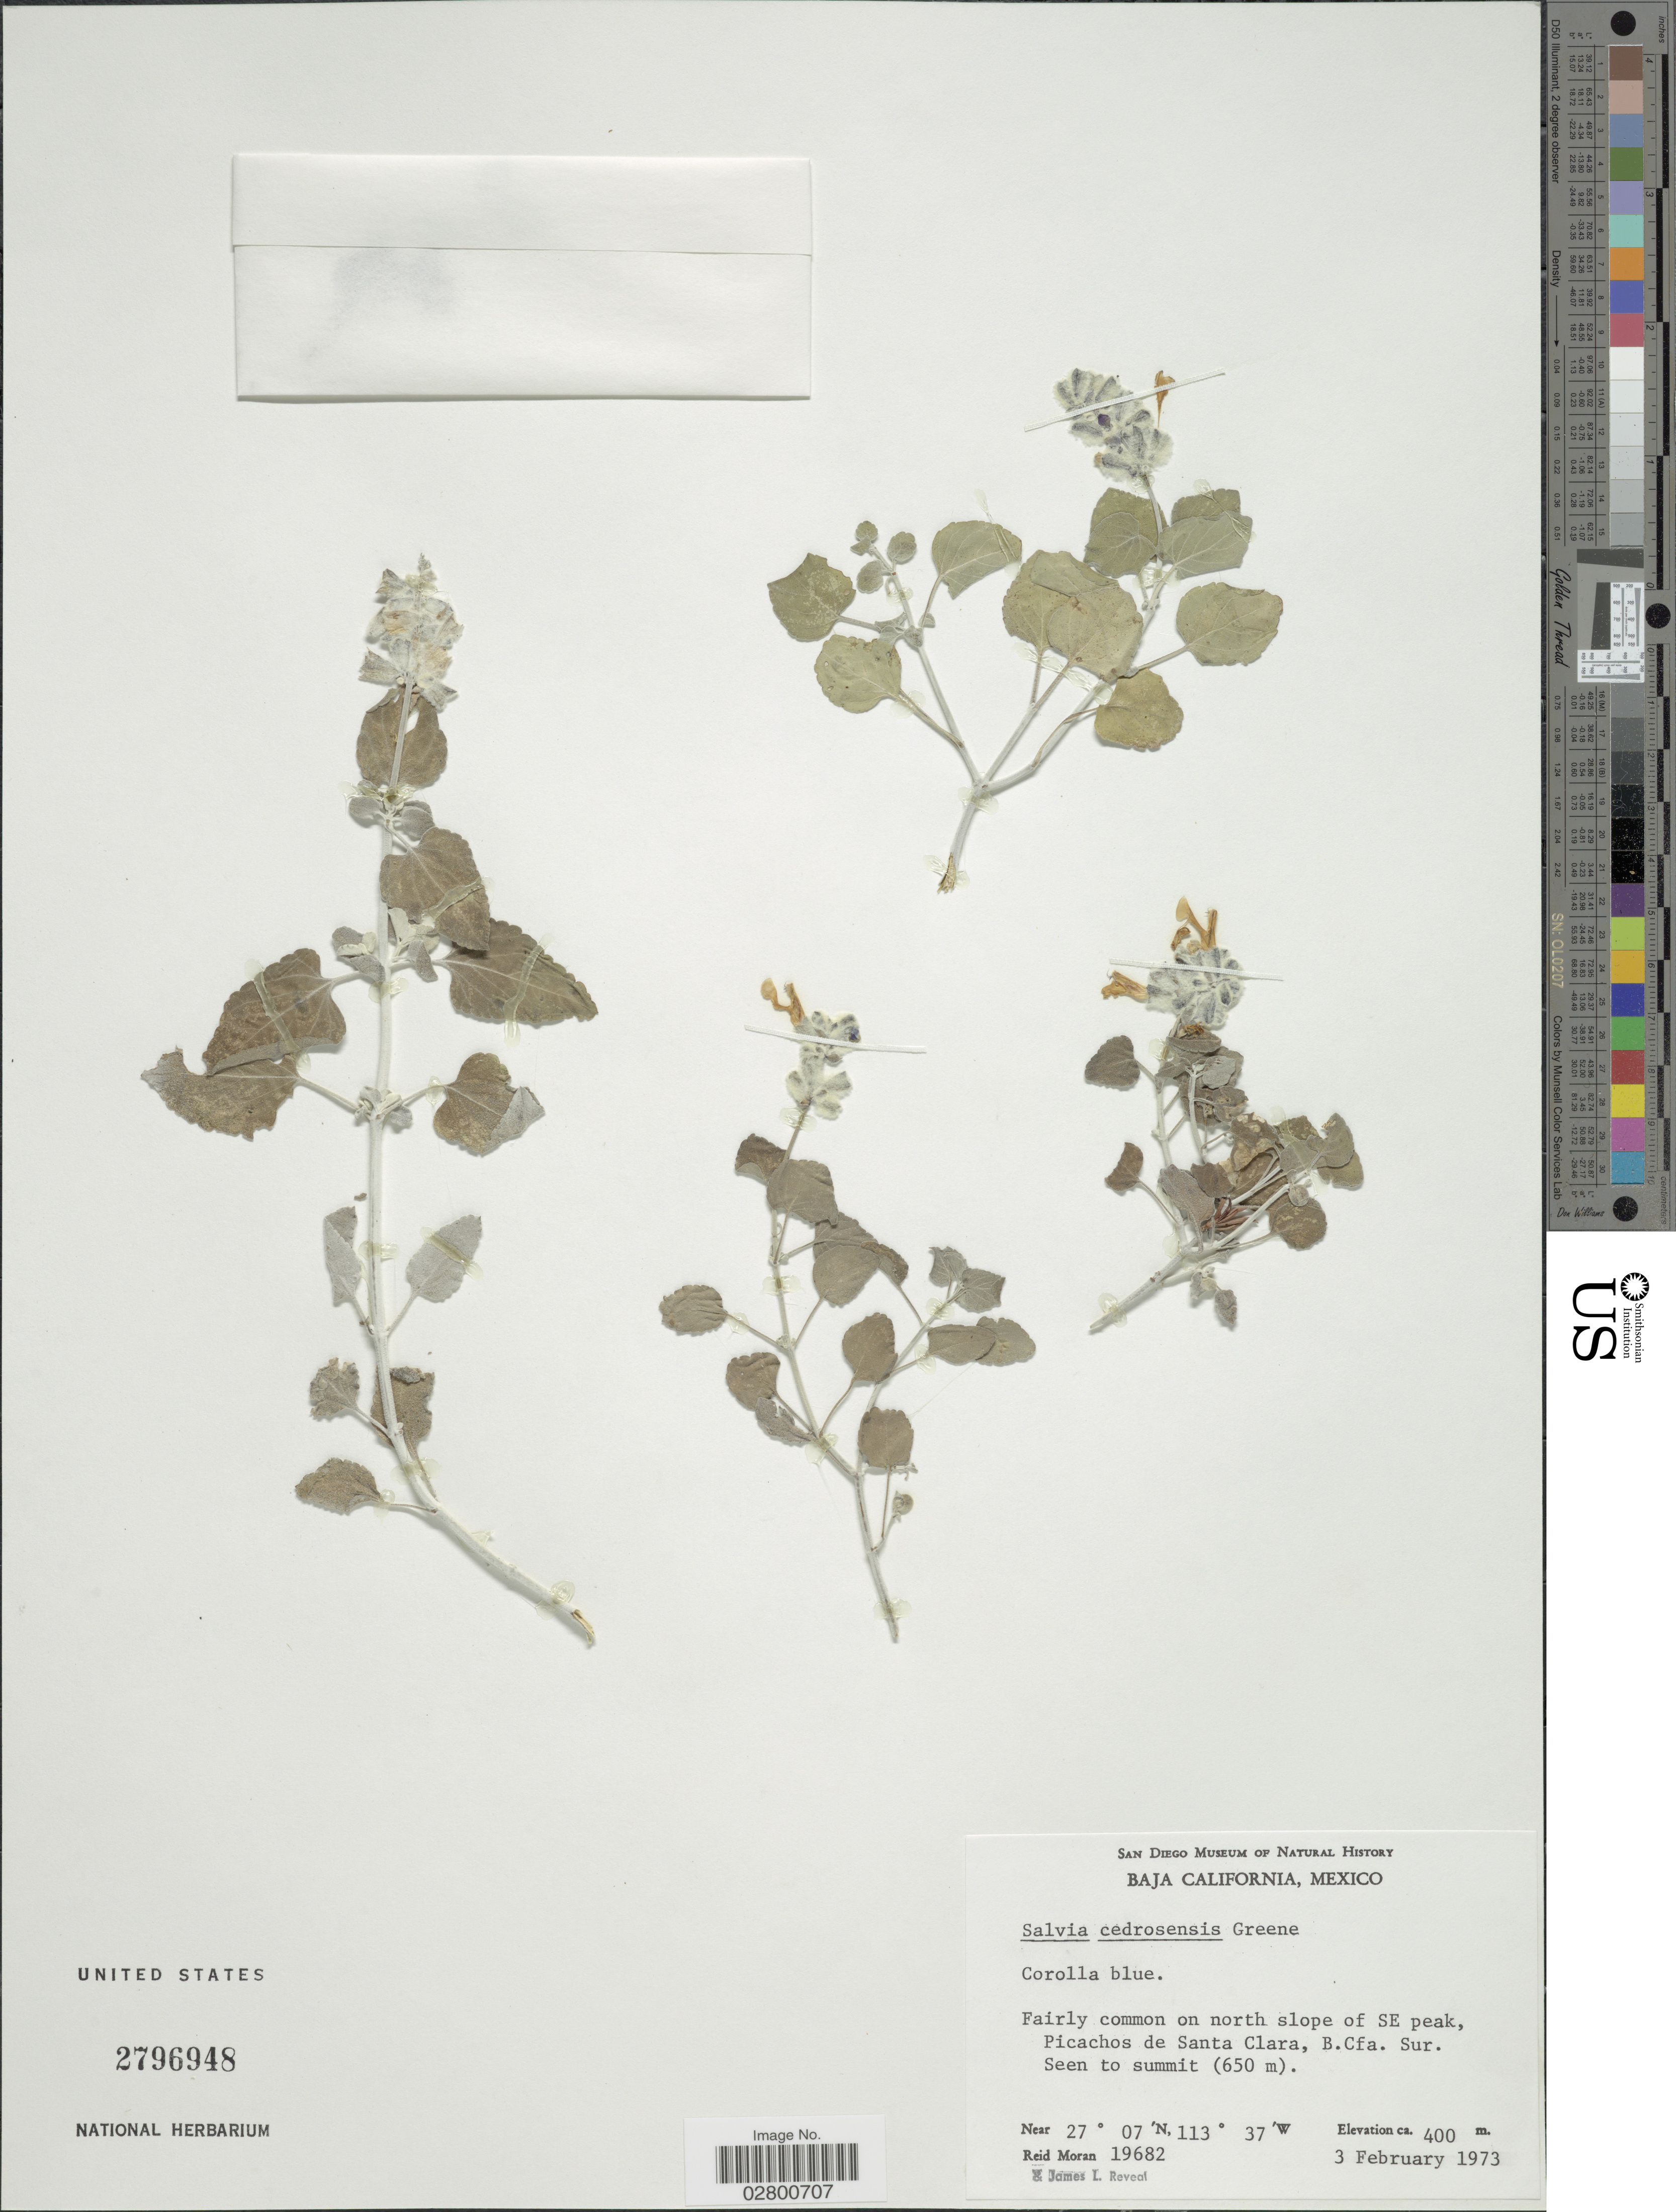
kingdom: Plantae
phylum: Tracheophyta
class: Magnoliopsida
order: Lamiales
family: Lamiaceae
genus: Salvia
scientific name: Salvia cedrosensis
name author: Greene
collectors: R. V. Moran & J. L. Reveal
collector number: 19682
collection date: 1973-02-03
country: Mexico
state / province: Baja California Sur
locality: Baja California, on north slope of SE peak, Picachos de Santa Clara, B. Cfa. Sur.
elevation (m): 400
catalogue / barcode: US 2796948